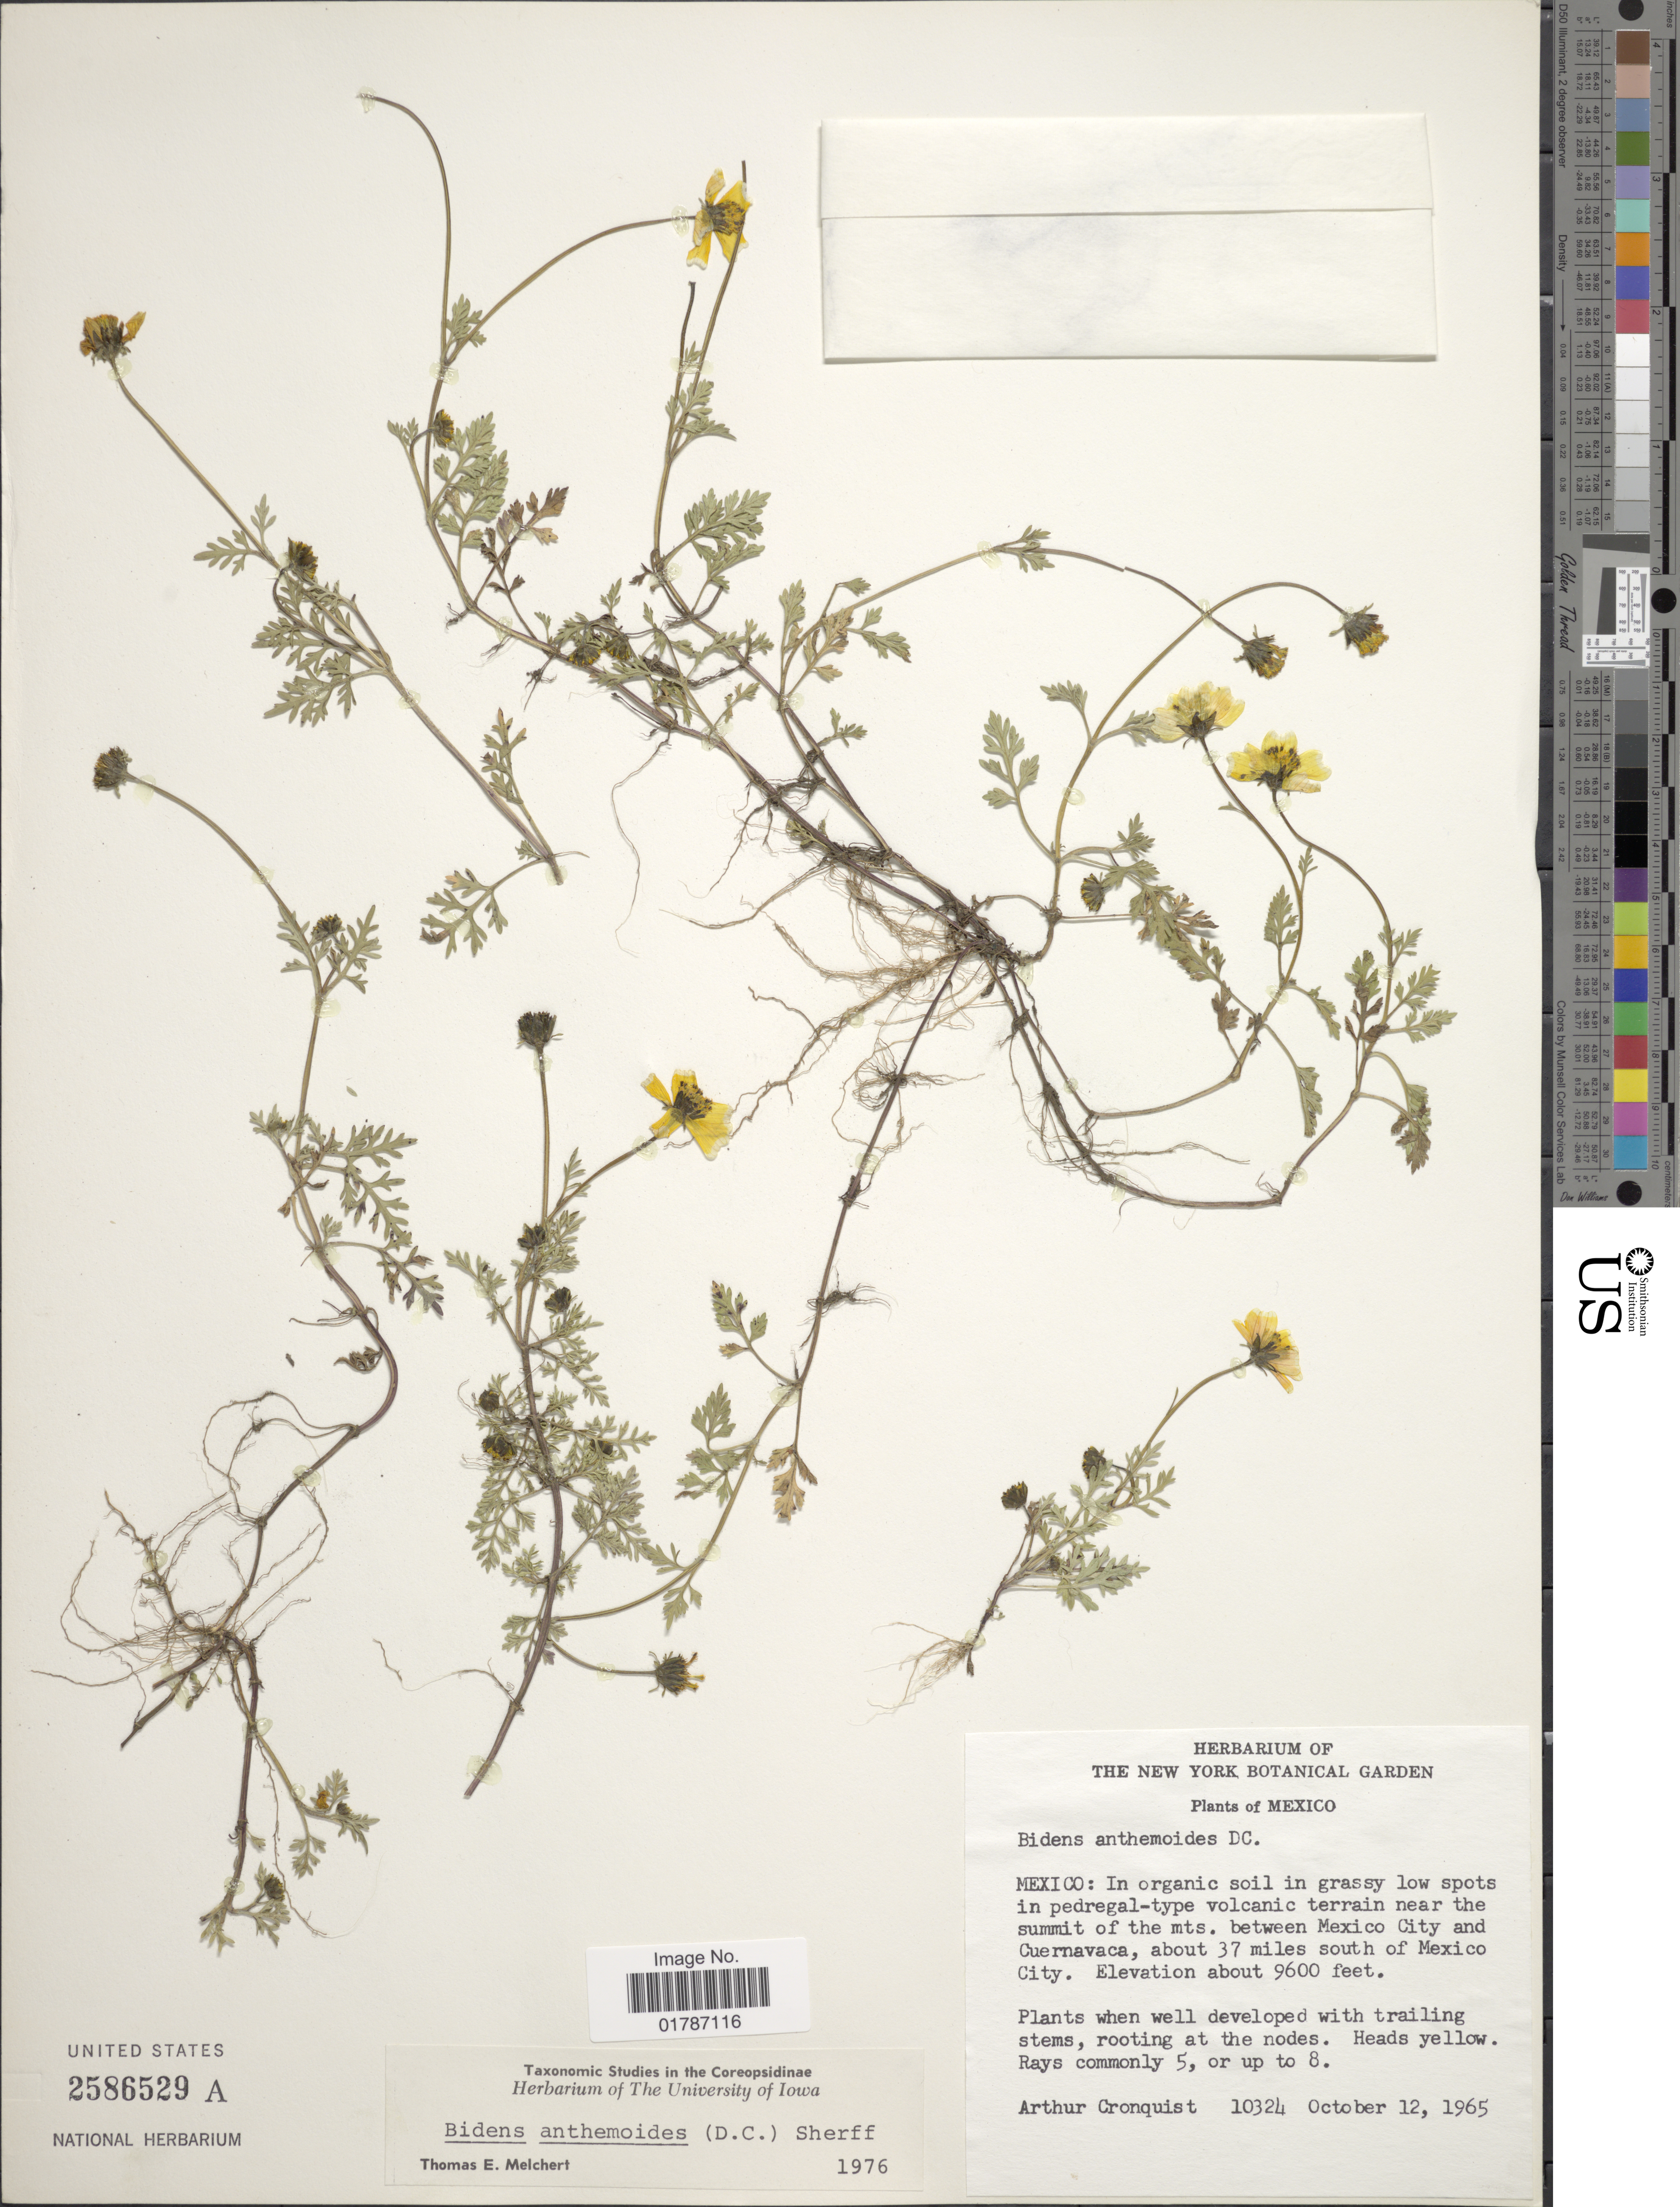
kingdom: Plantae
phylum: Tracheophyta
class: Magnoliopsida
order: Asterales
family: Asteraceae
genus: Bidens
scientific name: Bidens anthemoides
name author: (DC.) Sherff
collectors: A. J. Cronquist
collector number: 10324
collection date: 1965-10-12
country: Mexico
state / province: México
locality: Mexico: terrain near the summit of the mts. between Mexico City and Cuernavaca, about 37 miles south of Mexico City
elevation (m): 2926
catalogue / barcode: US 2586529A